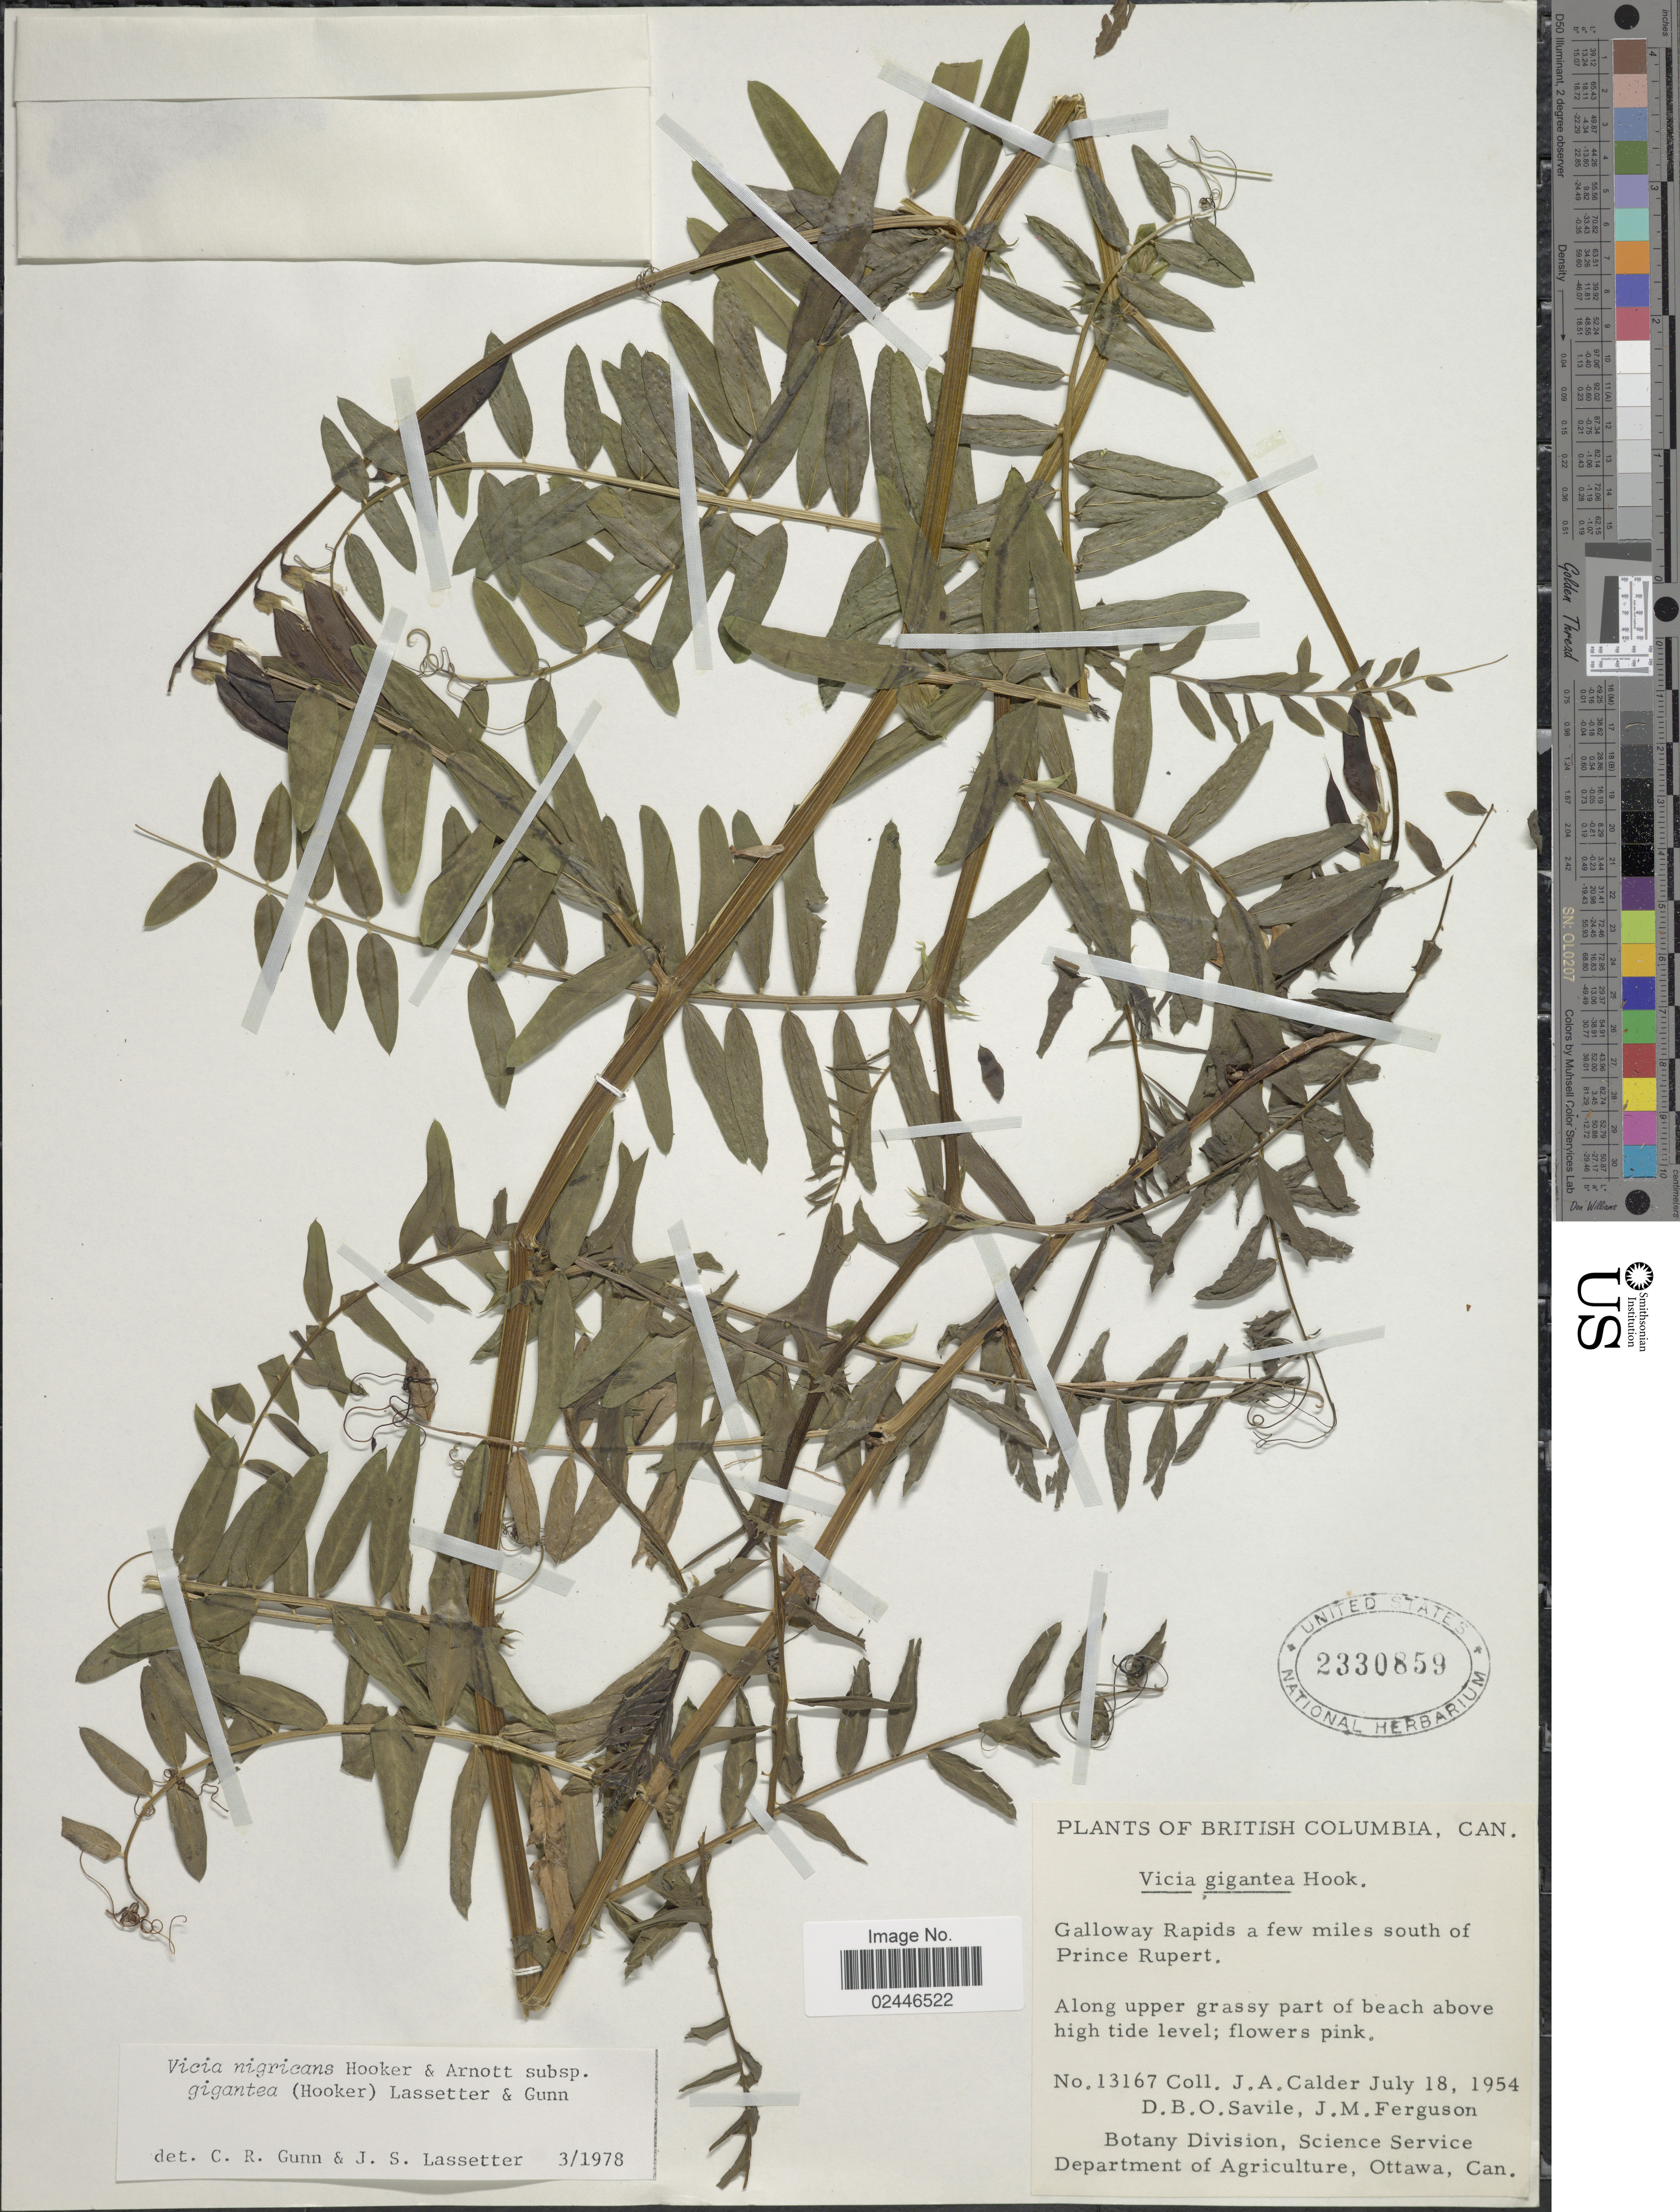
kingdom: Plantae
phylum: Tracheophyta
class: Magnoliopsida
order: Fabales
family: Fabaceae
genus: Vicia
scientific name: Vicia nigricans subsp. gigantea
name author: Hook. & Arn.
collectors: J. A. Calder, D. Savile & J. M. Ferguson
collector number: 13167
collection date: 1954-07-18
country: Canada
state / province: British Columbia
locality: Galloway Rapids a few miles south of Prince Rupert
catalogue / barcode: US 2330859